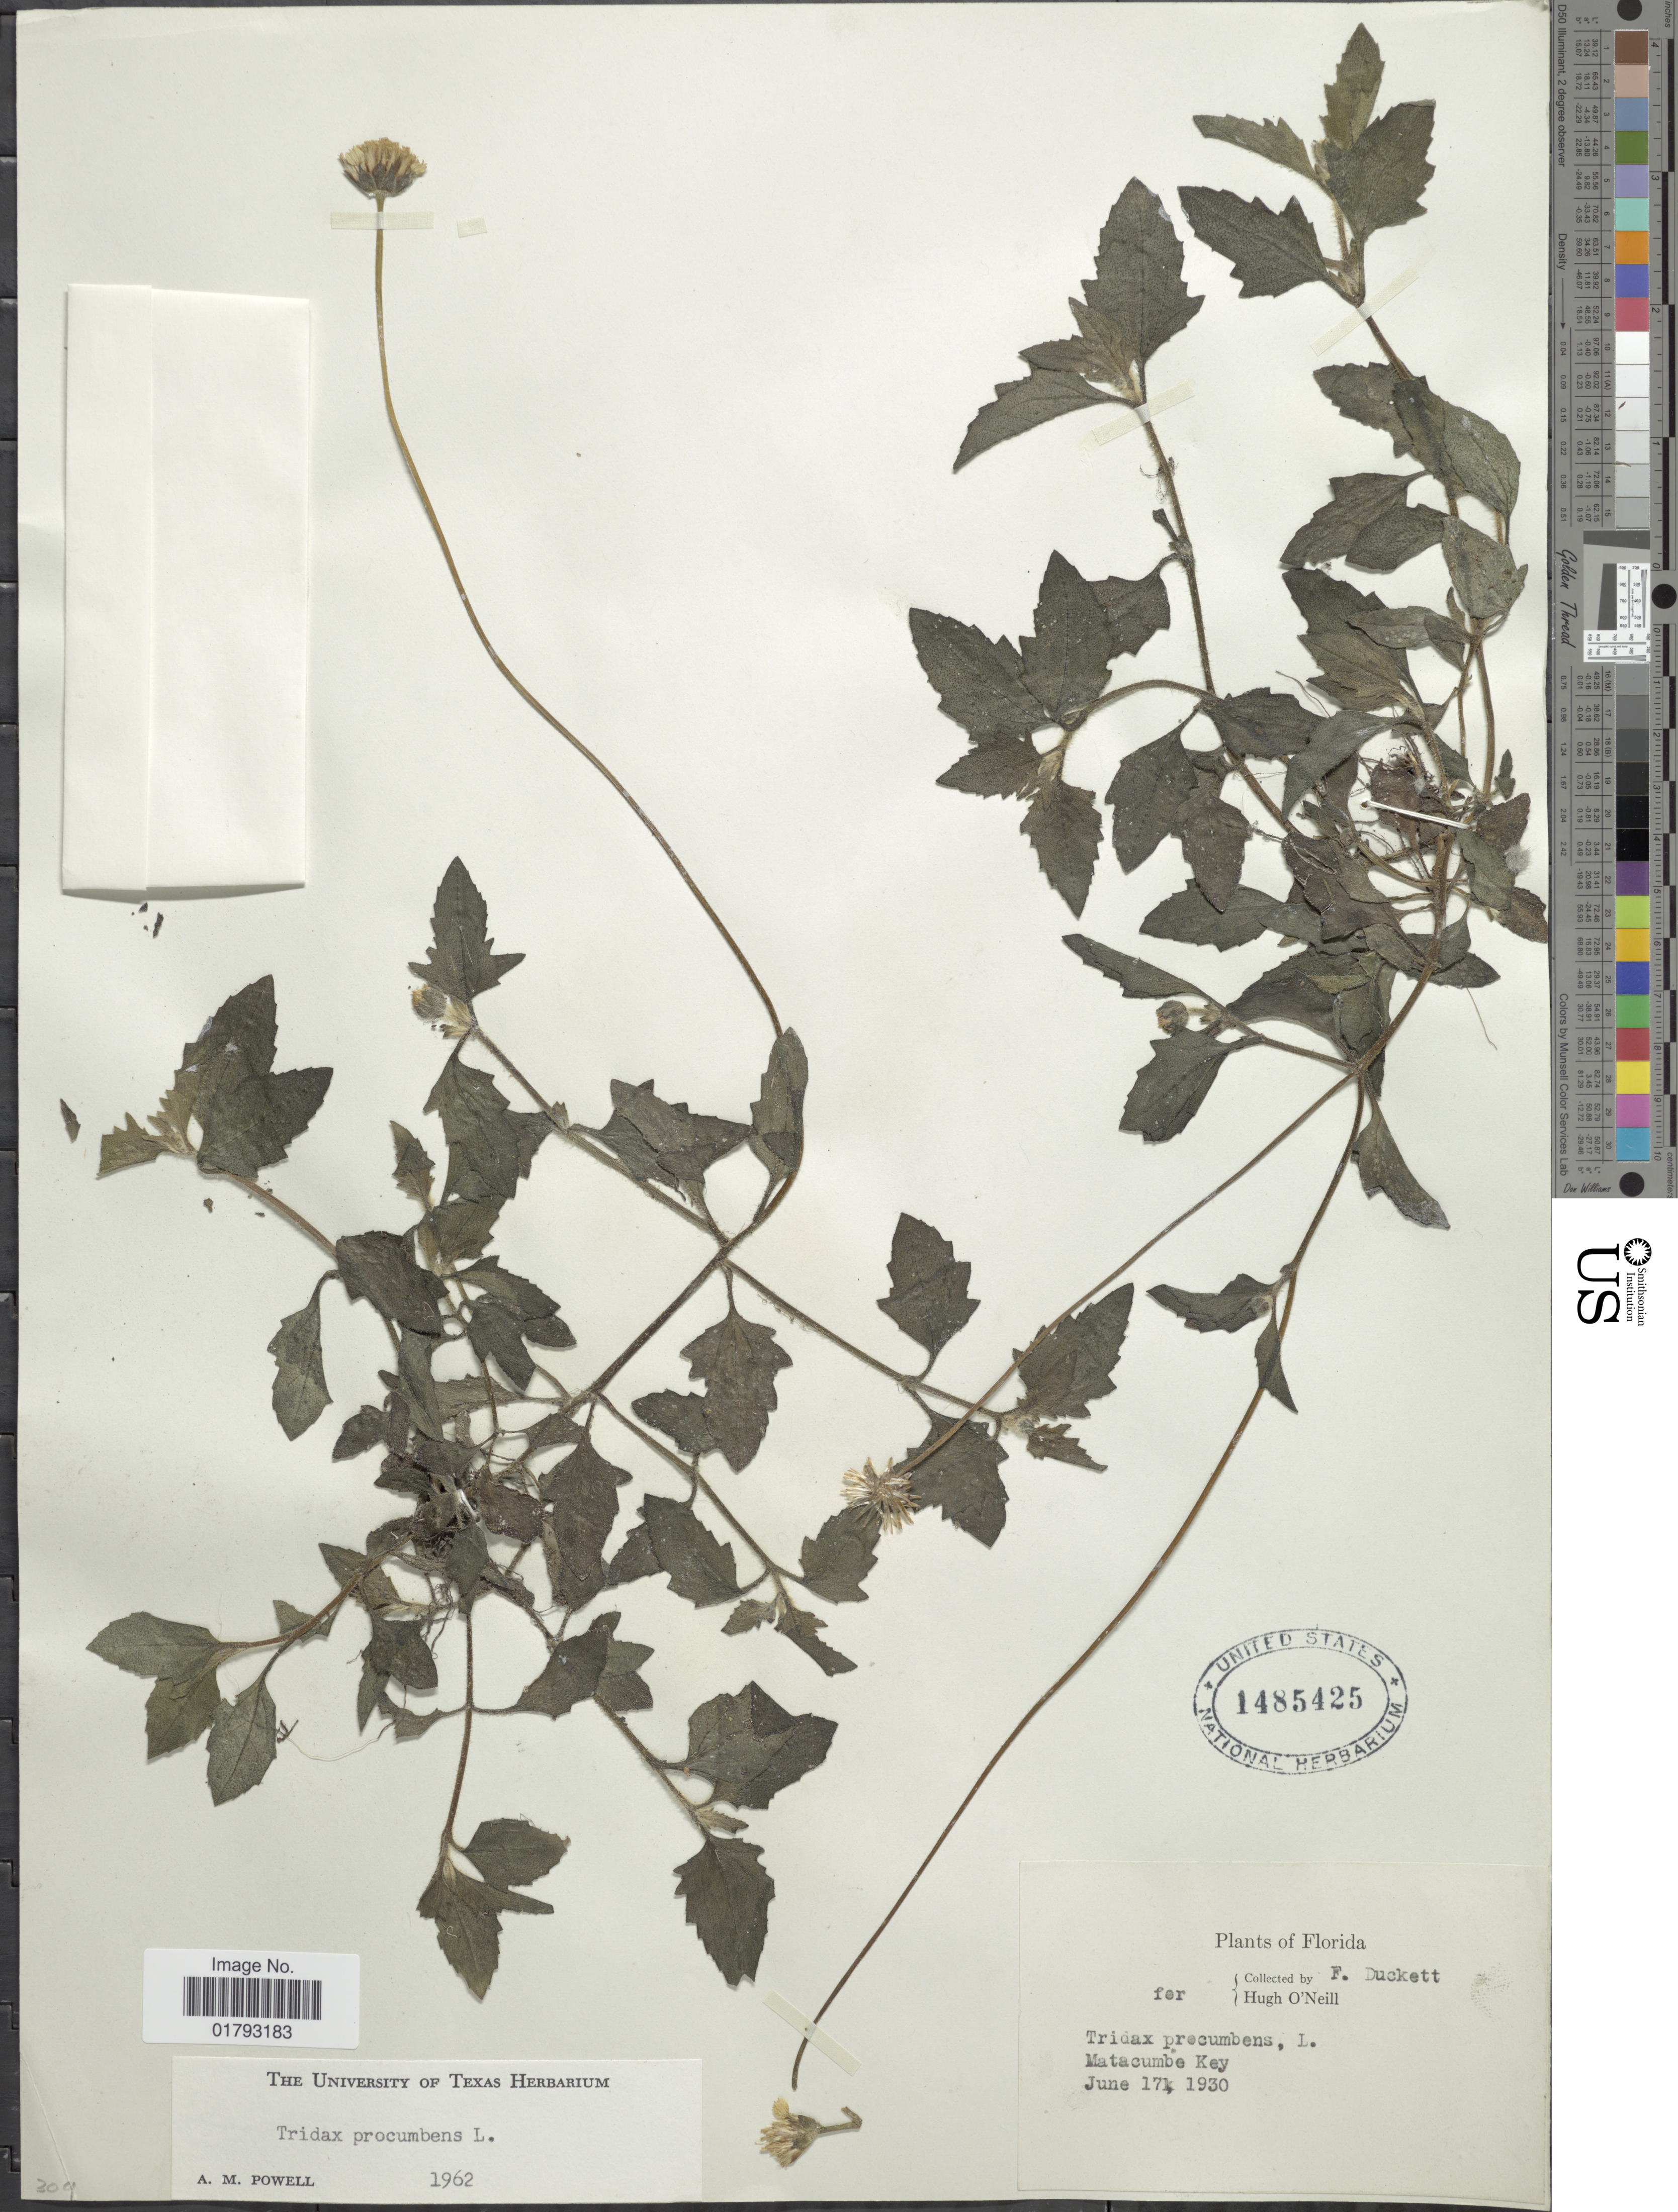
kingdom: Plantae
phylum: Tracheophyta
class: Magnoliopsida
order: Asterales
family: Asteraceae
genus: Tridax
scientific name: Tridax procumbens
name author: L.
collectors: F. Duckett & H. O'Neill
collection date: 1930-06-17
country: United States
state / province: Florida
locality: Matacumbe Key.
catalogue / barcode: US 1485425